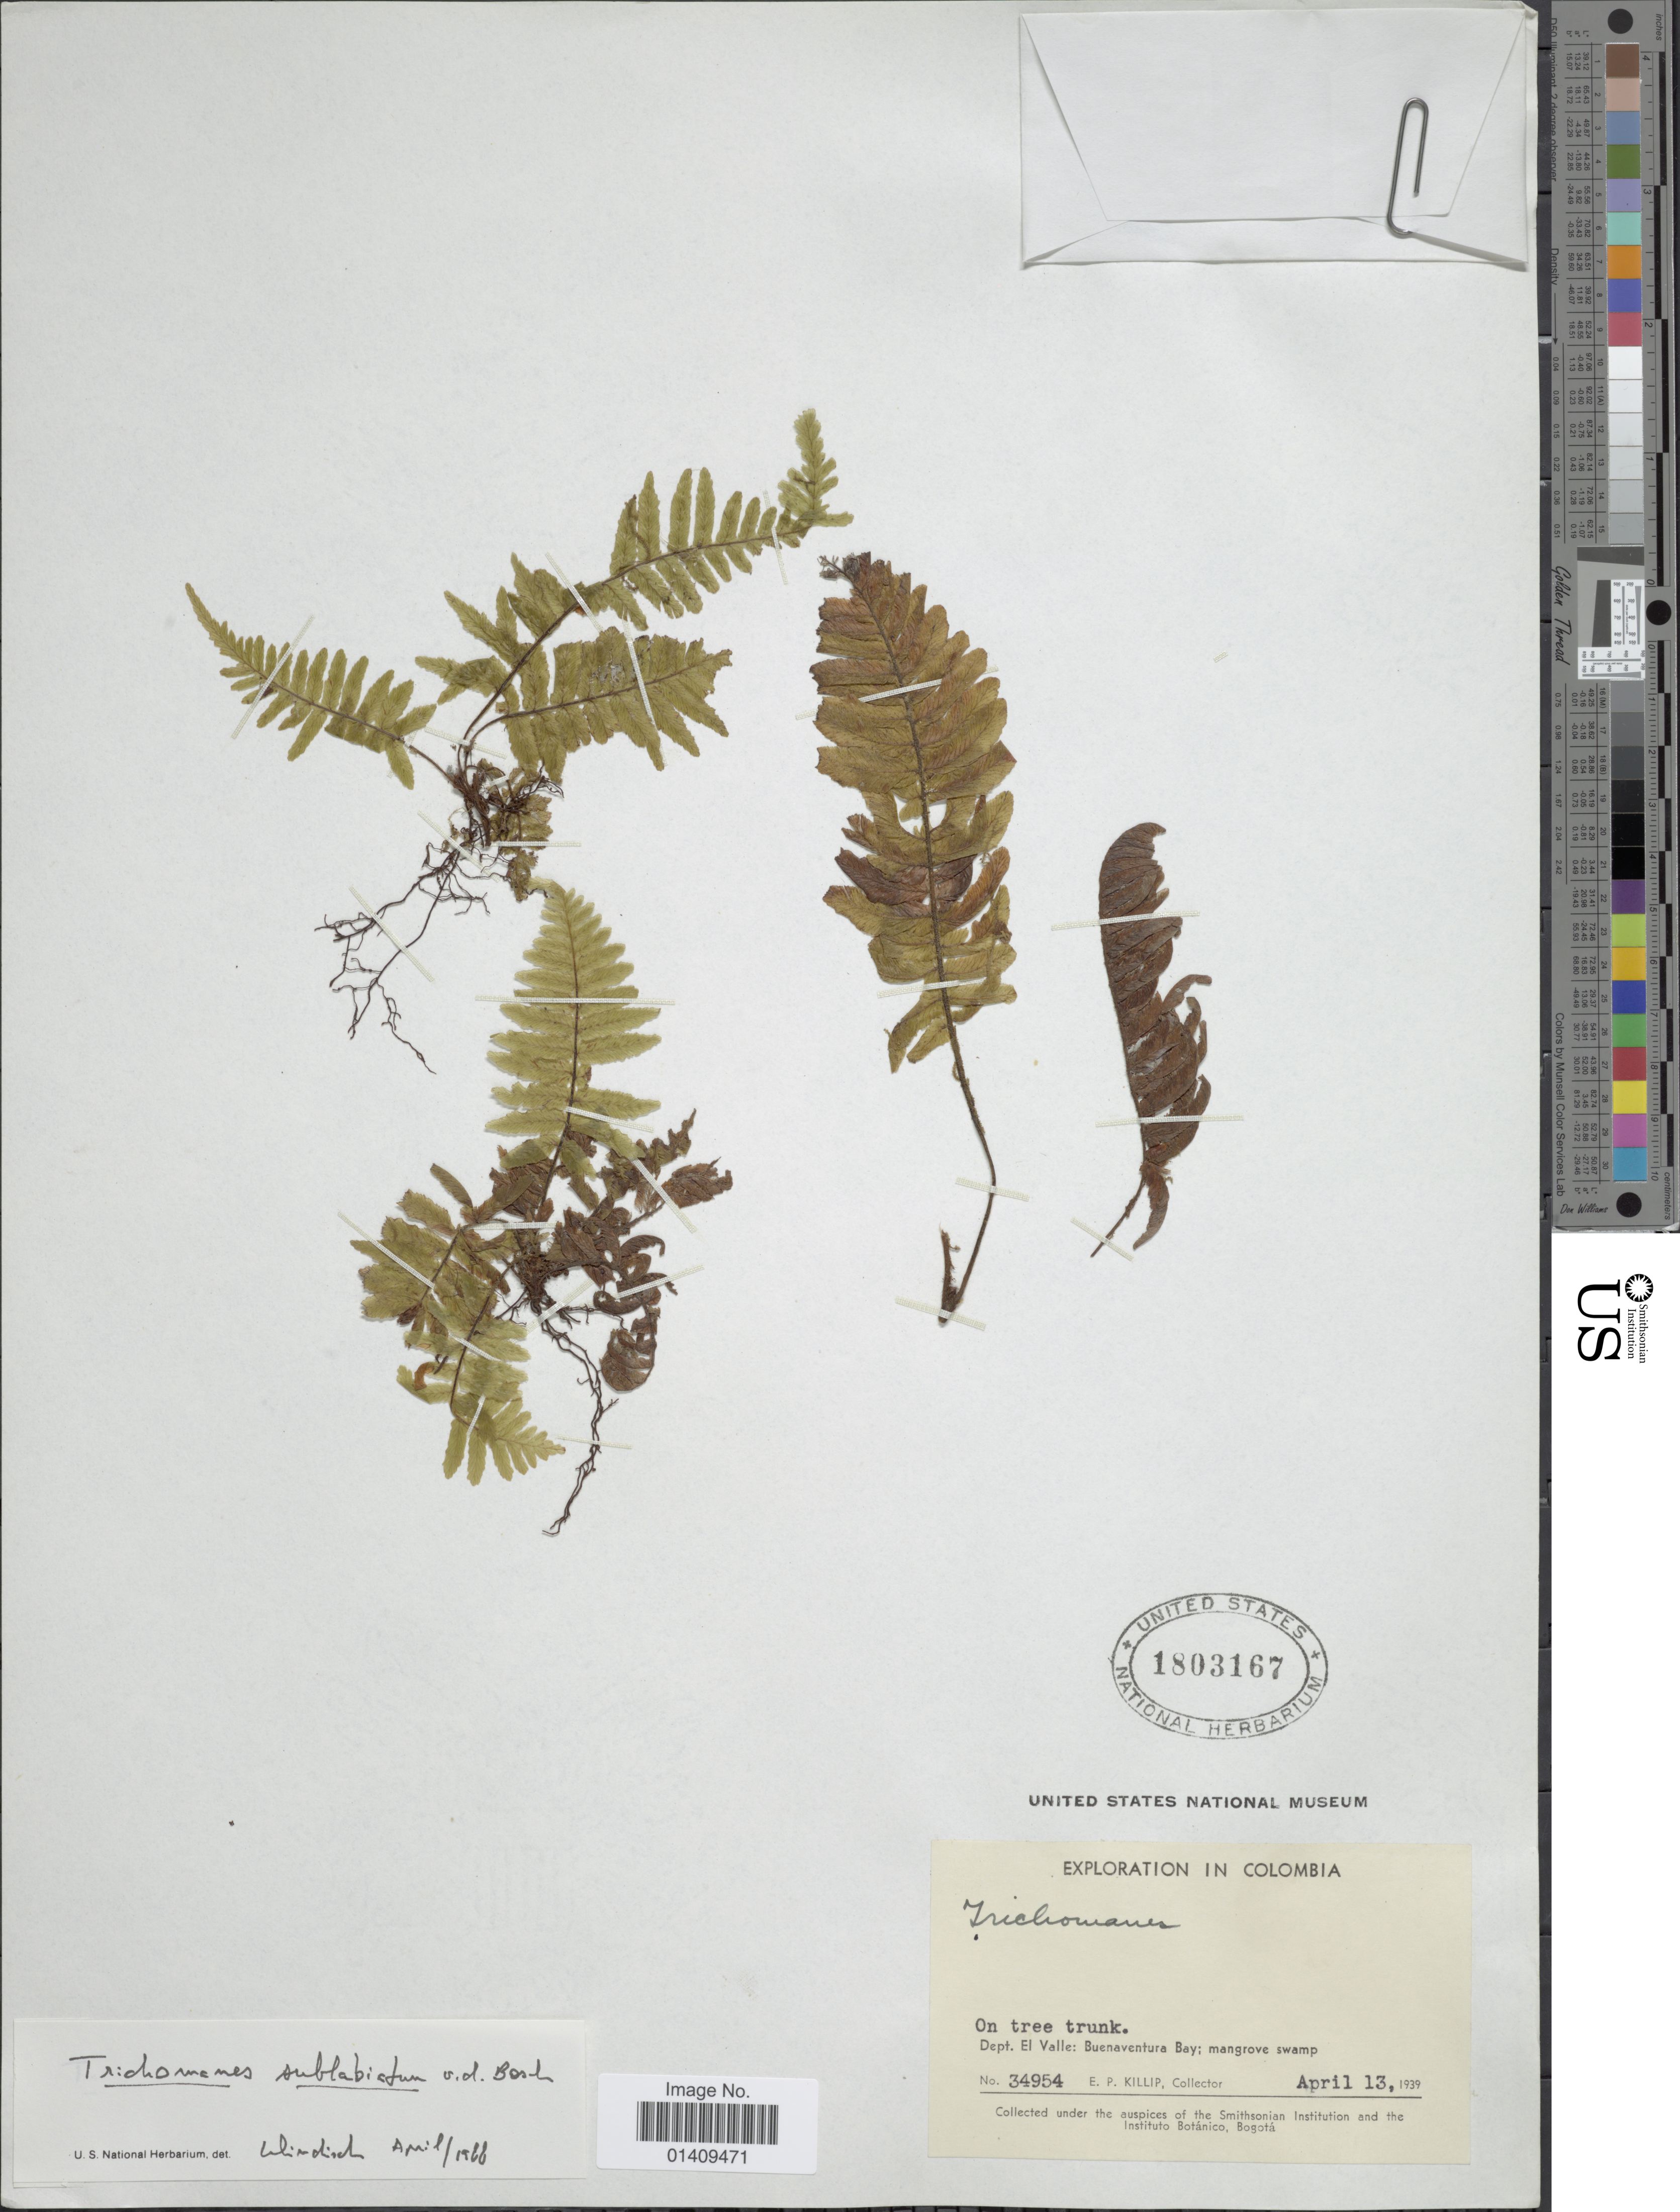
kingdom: Plantae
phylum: Tracheophyta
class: Polypodiopsida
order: Hymenophyllales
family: Hymenophyllaceae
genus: Trichomanes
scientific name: Trichomanes sublabiatum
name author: Bosch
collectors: E. P. Killip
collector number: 34954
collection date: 1939-04-13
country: Colombia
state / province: Valle del Cauca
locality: Dept. El Valle: Buenaventura Bay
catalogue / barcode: US 1803167